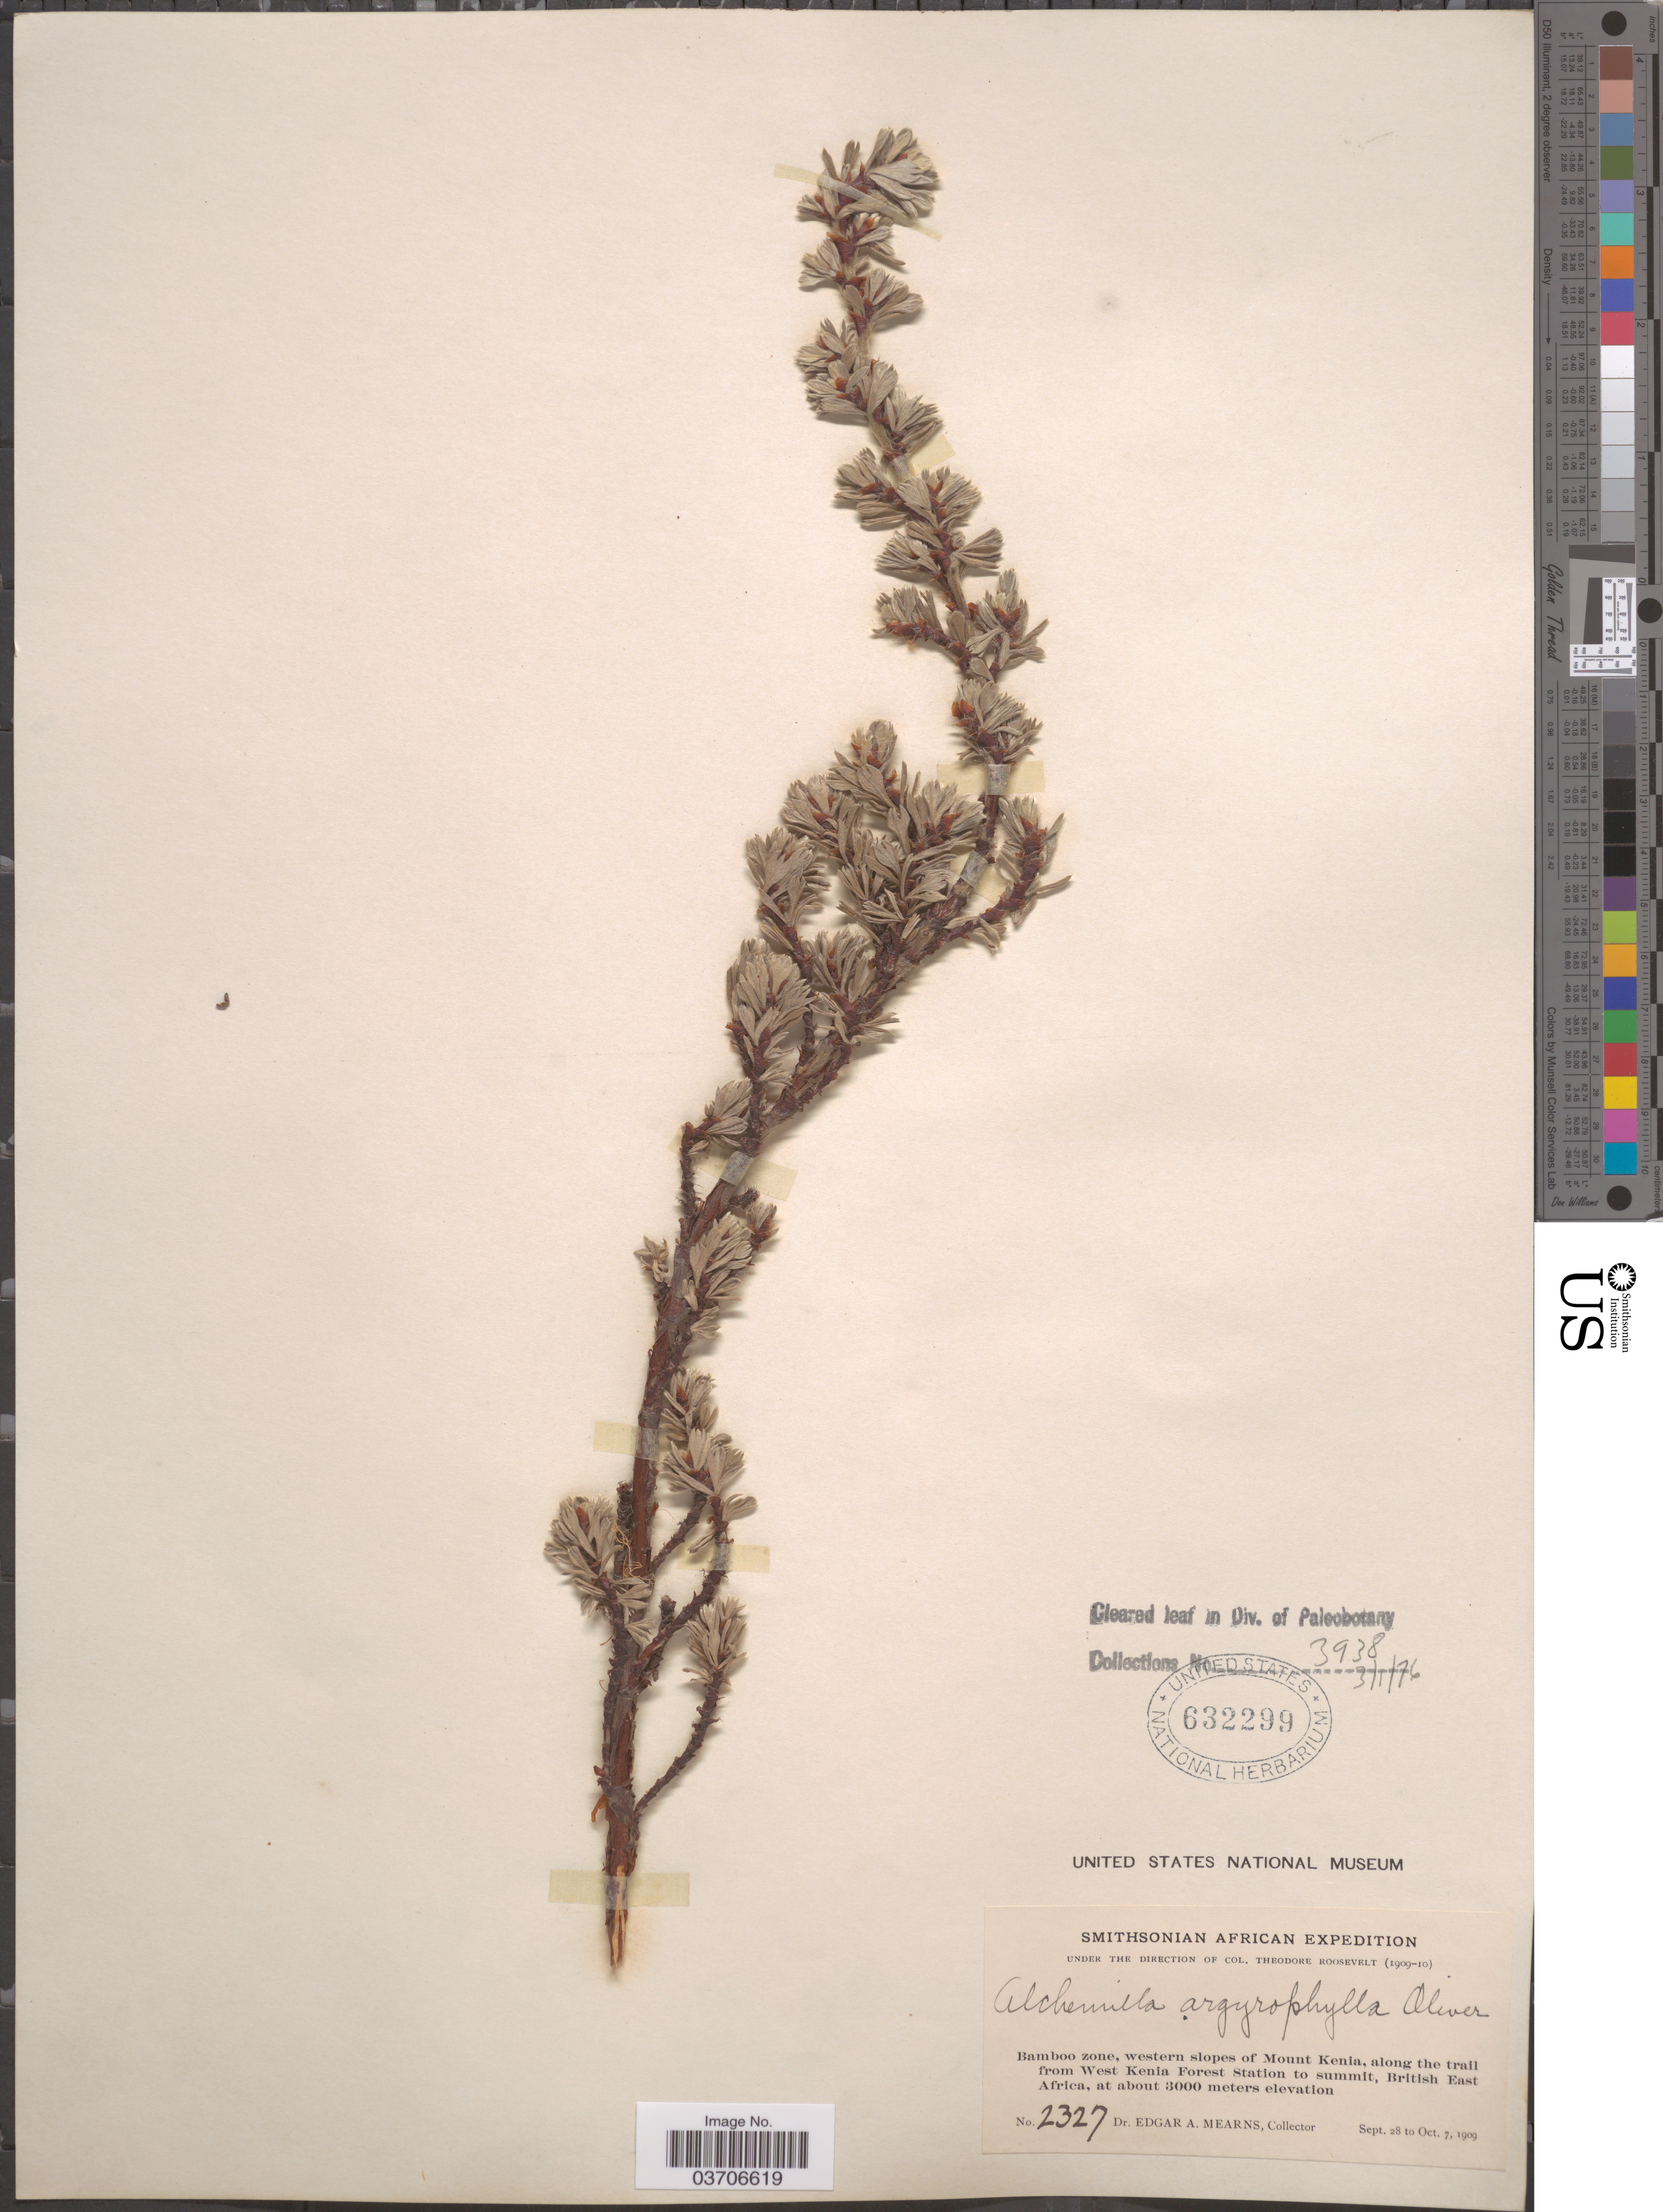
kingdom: Plantae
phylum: Tracheophyta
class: Magnoliopsida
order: Rosales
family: Rosaceae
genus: Alchemilla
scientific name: Alchemilla argyrophylla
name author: Oliv.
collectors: E. A. Mearns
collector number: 2327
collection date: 1909-09-28/1909-10-07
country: Kenya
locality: Bamboo zone, western slopes of Mount Kenia, along the trail from West Kenia Forest Station to summit, British East Africa.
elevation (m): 3000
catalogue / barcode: US 632299